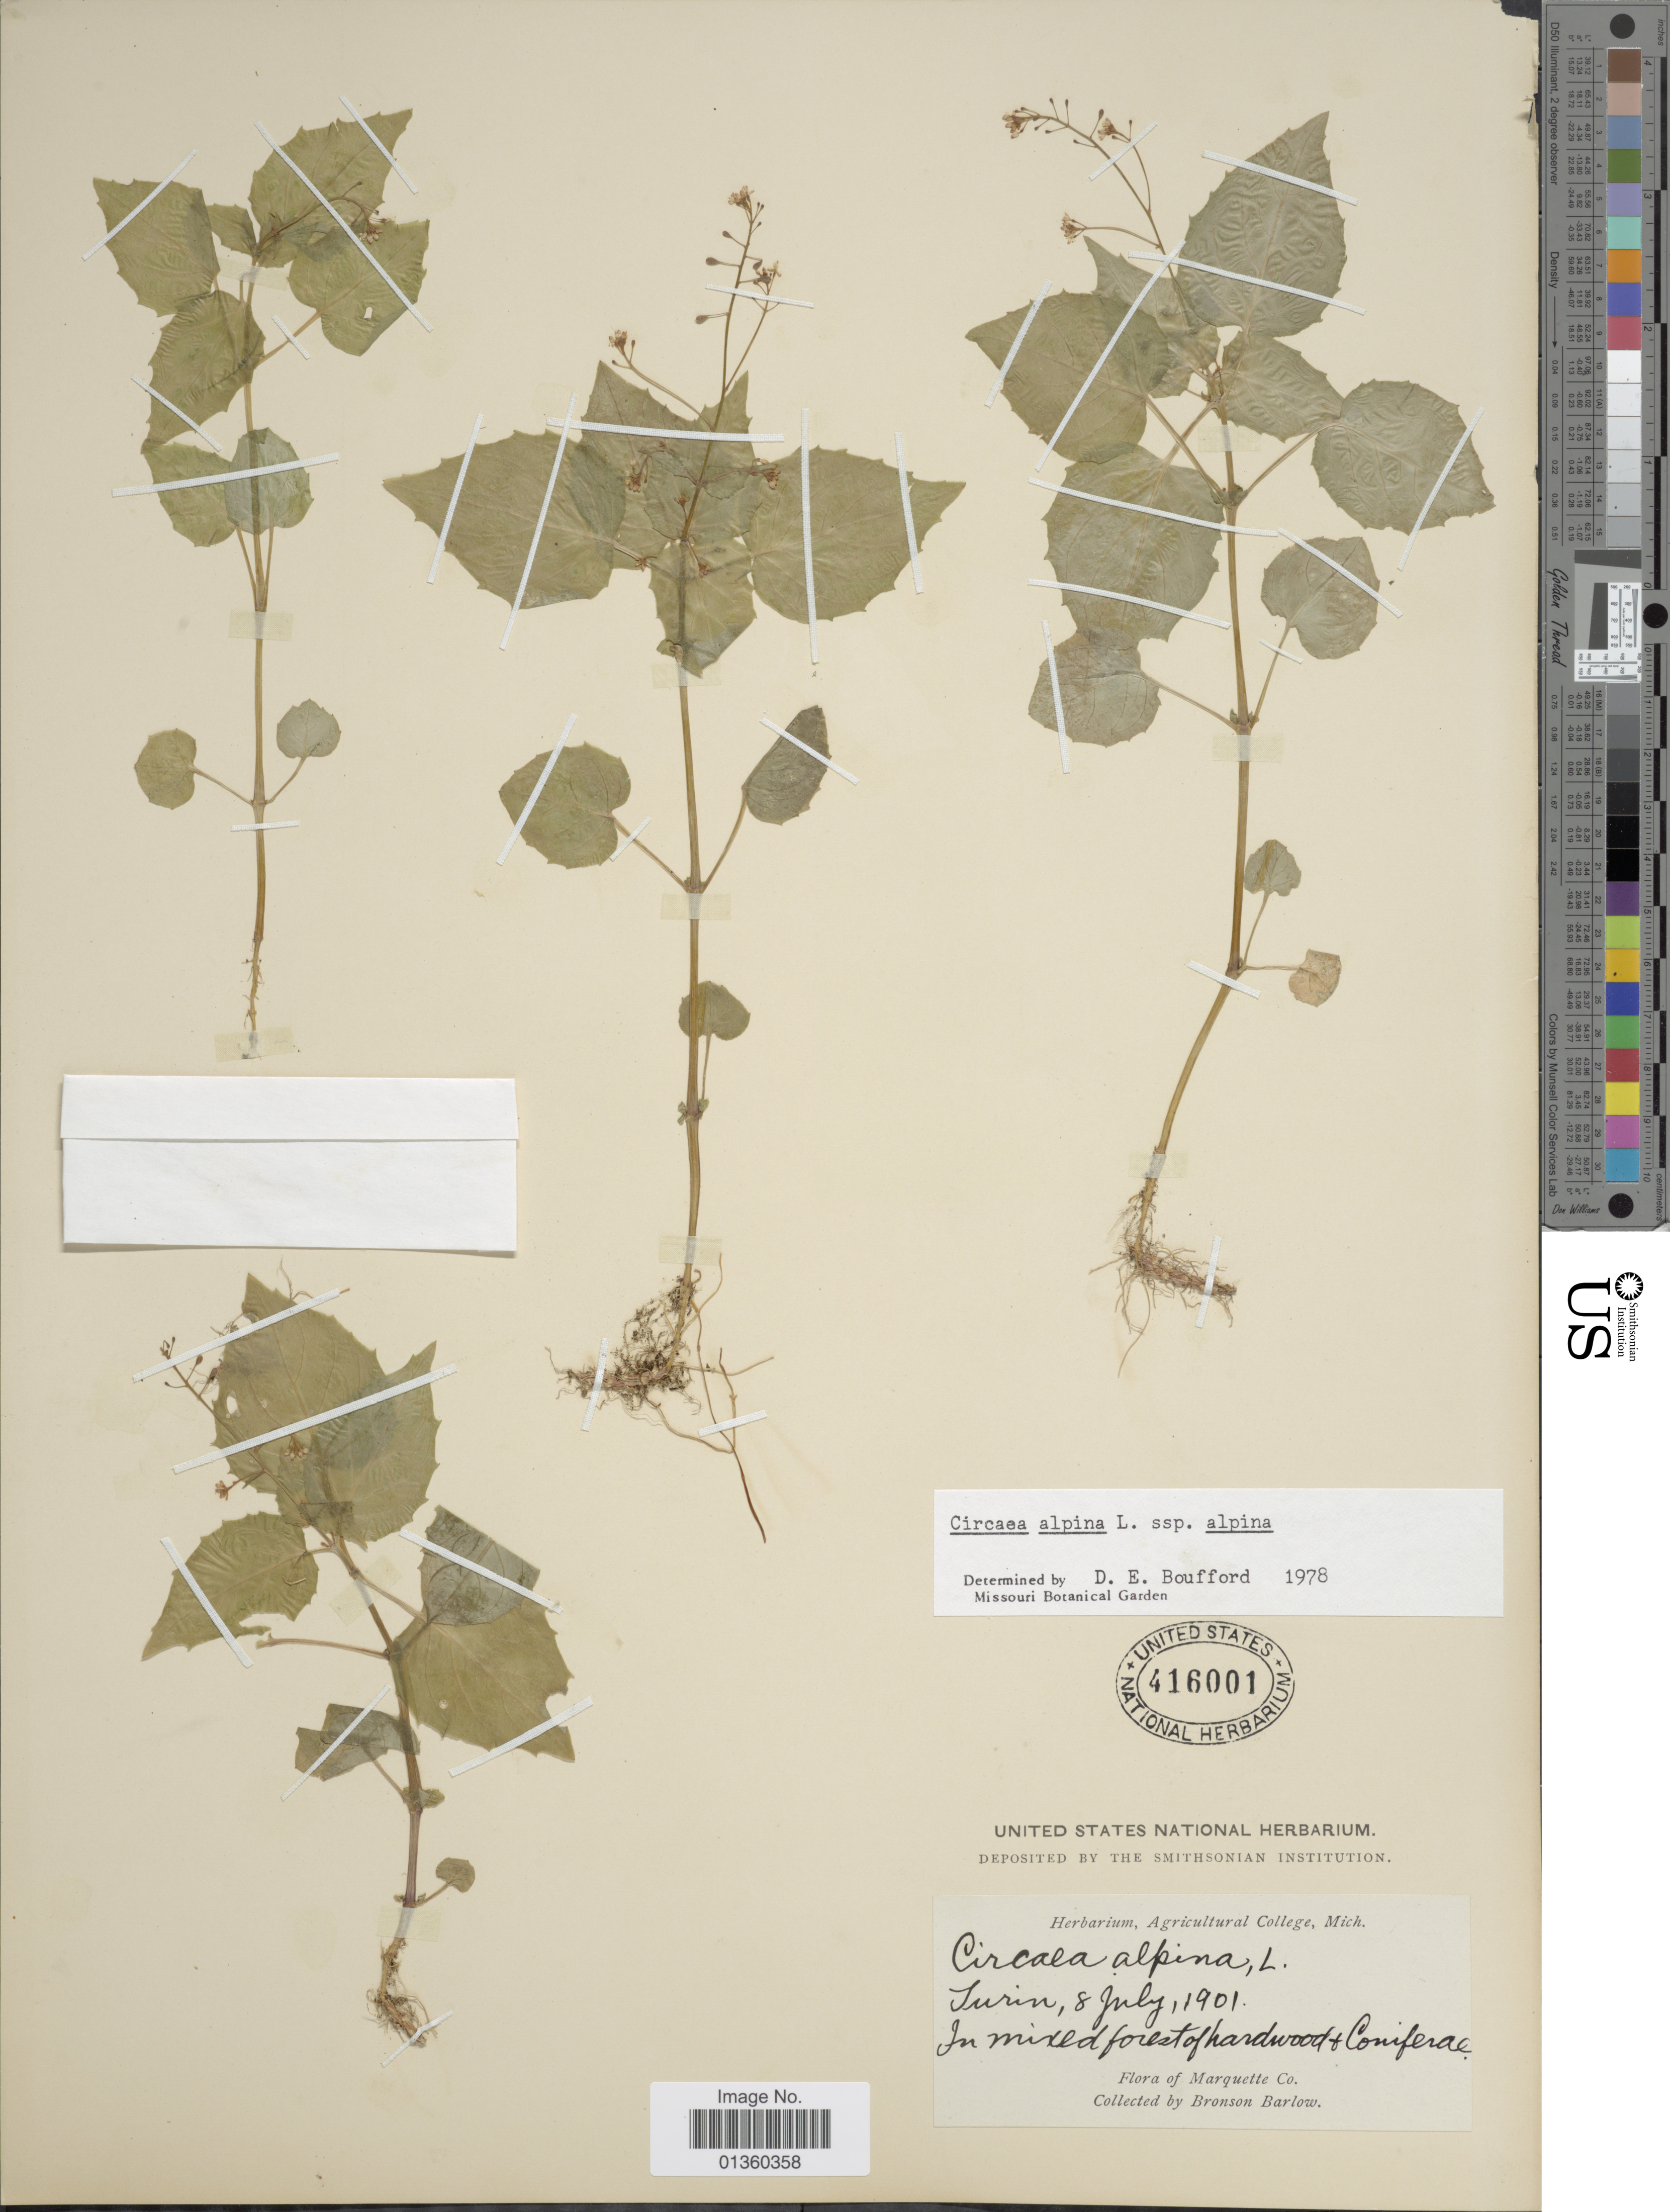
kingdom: Plantae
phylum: Tracheophyta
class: Magnoliopsida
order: Myrtales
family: Onagraceae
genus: Circaea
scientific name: Circaea alpina subsp. alpina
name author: L.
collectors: Barlow, B.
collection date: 1901-07-08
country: United States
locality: Marquette Co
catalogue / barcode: US 416001